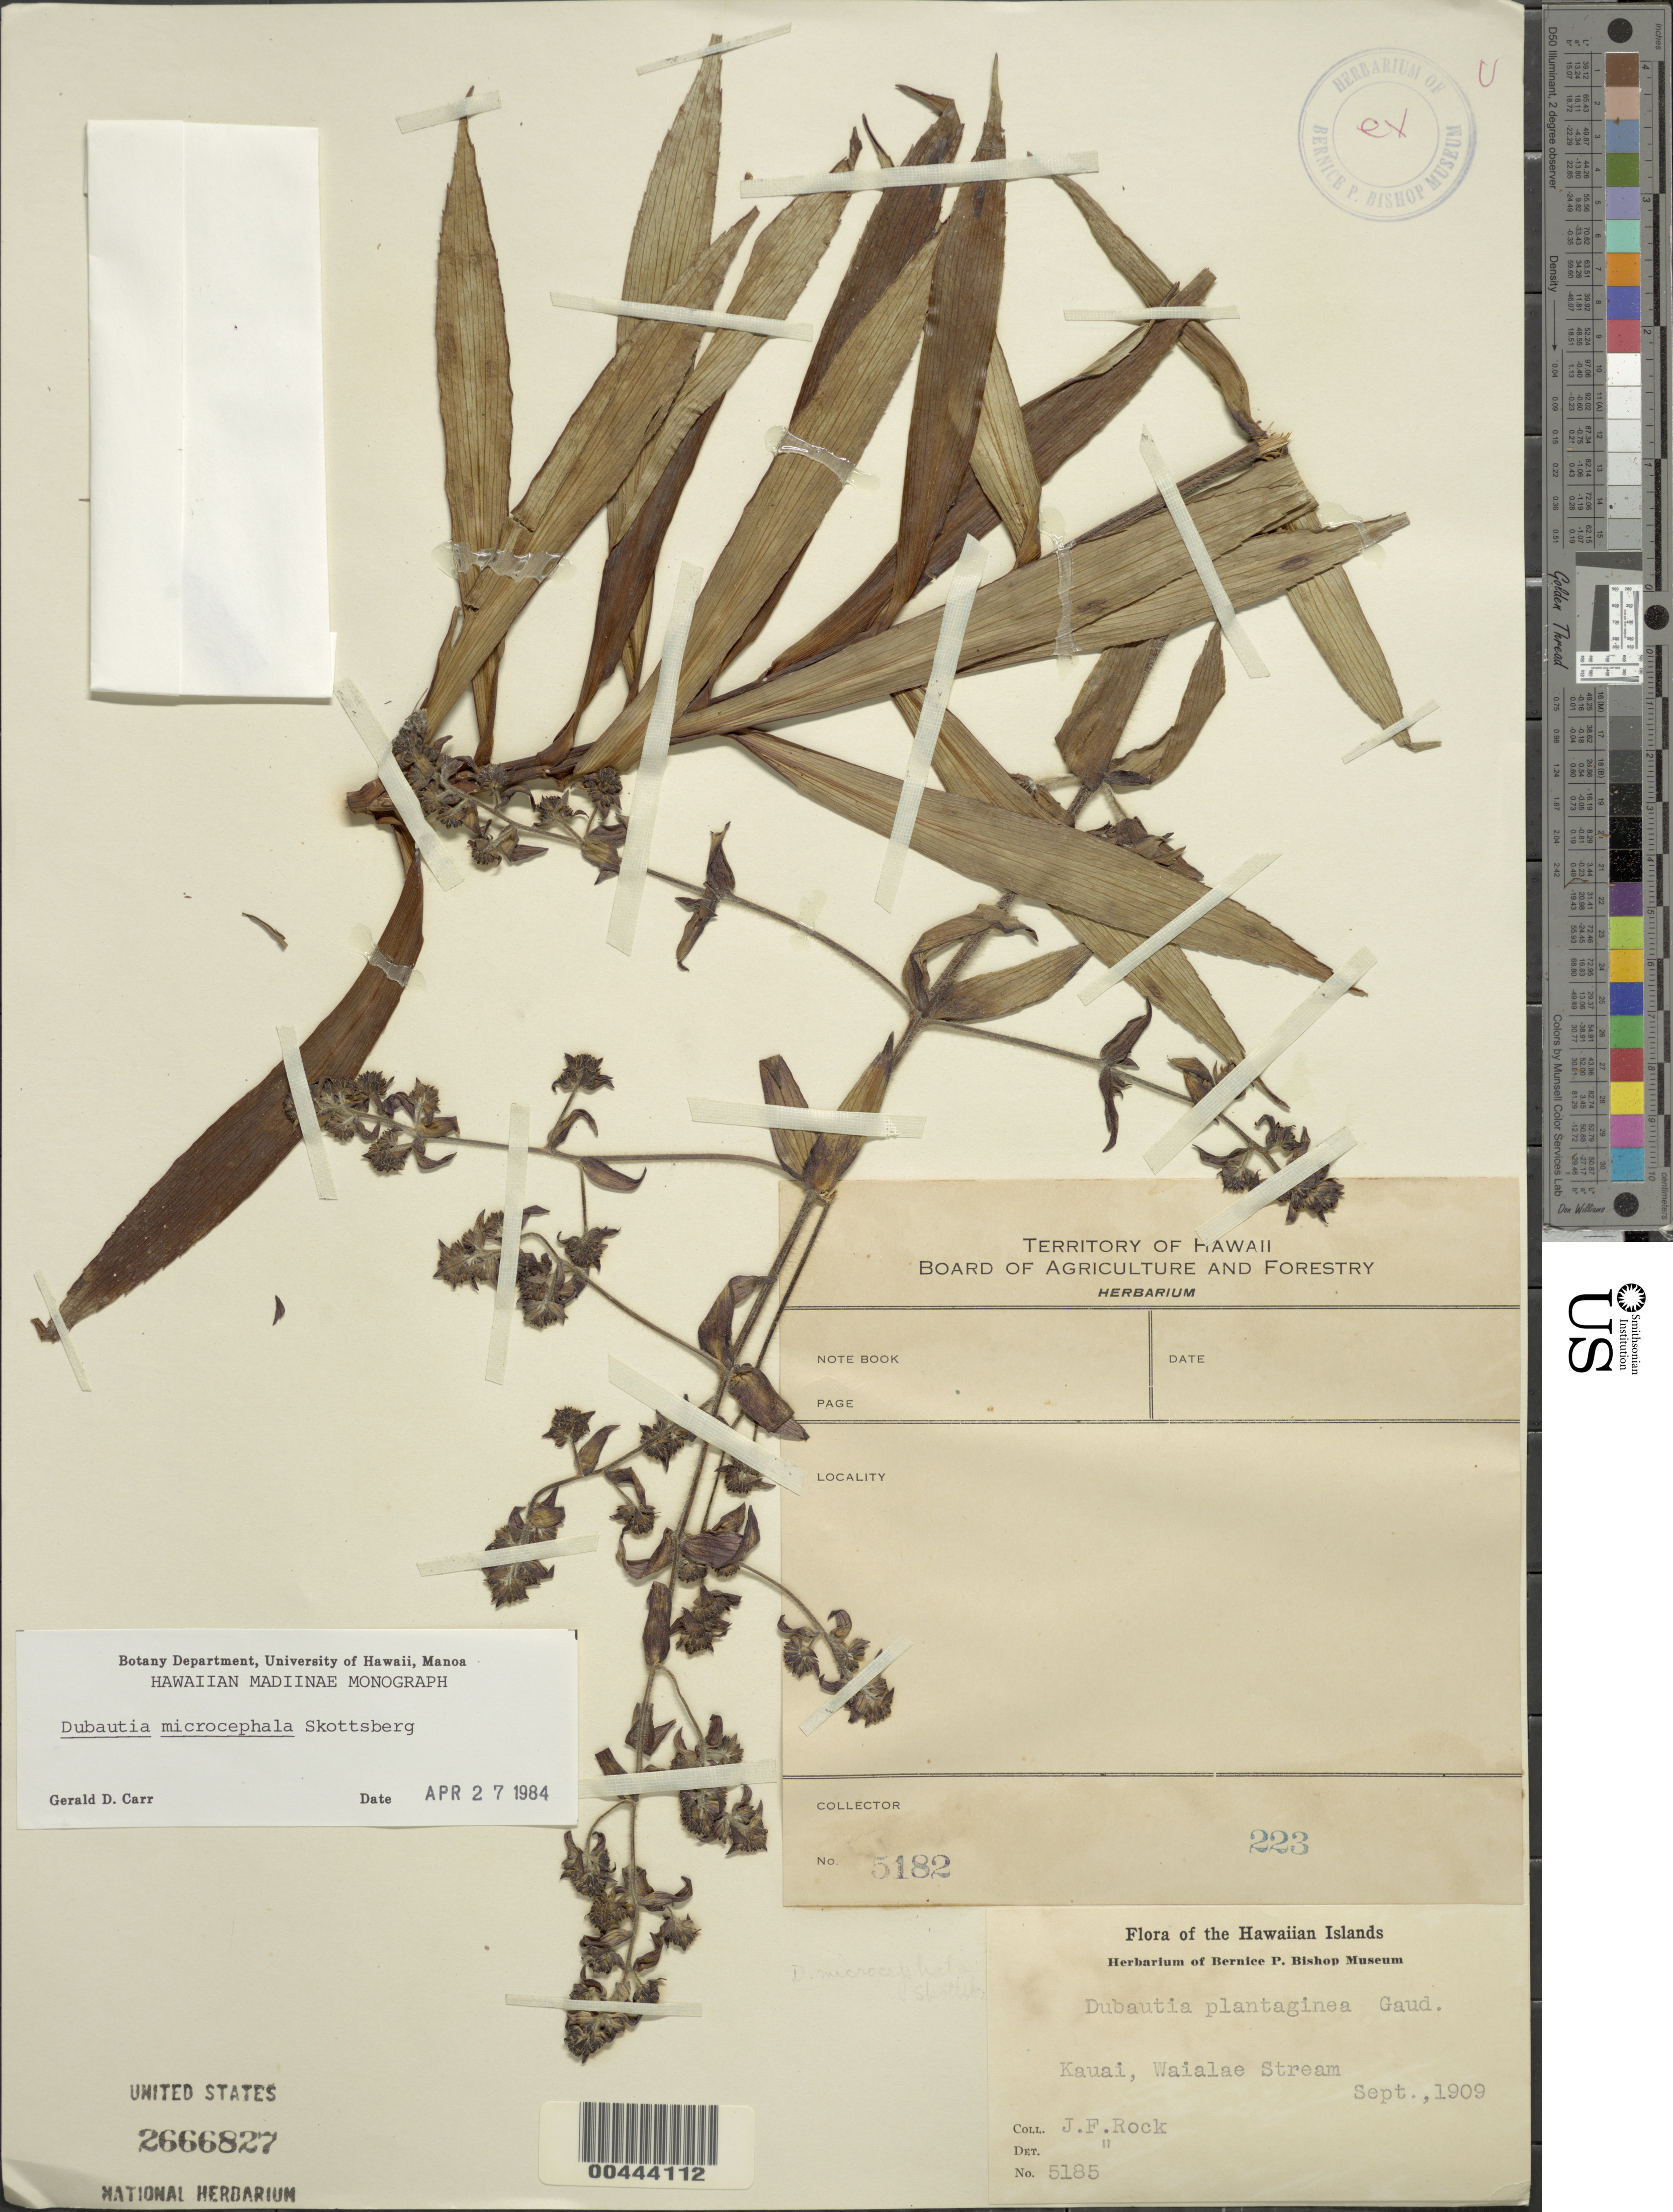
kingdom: Plantae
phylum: Tracheophyta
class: Magnoliopsida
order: Asterales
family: Asteraceae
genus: Dubautia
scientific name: Dubautia microcephala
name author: Skottsb.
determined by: Carr, G. D.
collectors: J. F. Rock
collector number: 5185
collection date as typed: Sep 1909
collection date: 1909-09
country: United States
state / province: Hawaii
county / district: Kauai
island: Kaua'i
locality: Waialae Stream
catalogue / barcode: US 2666827